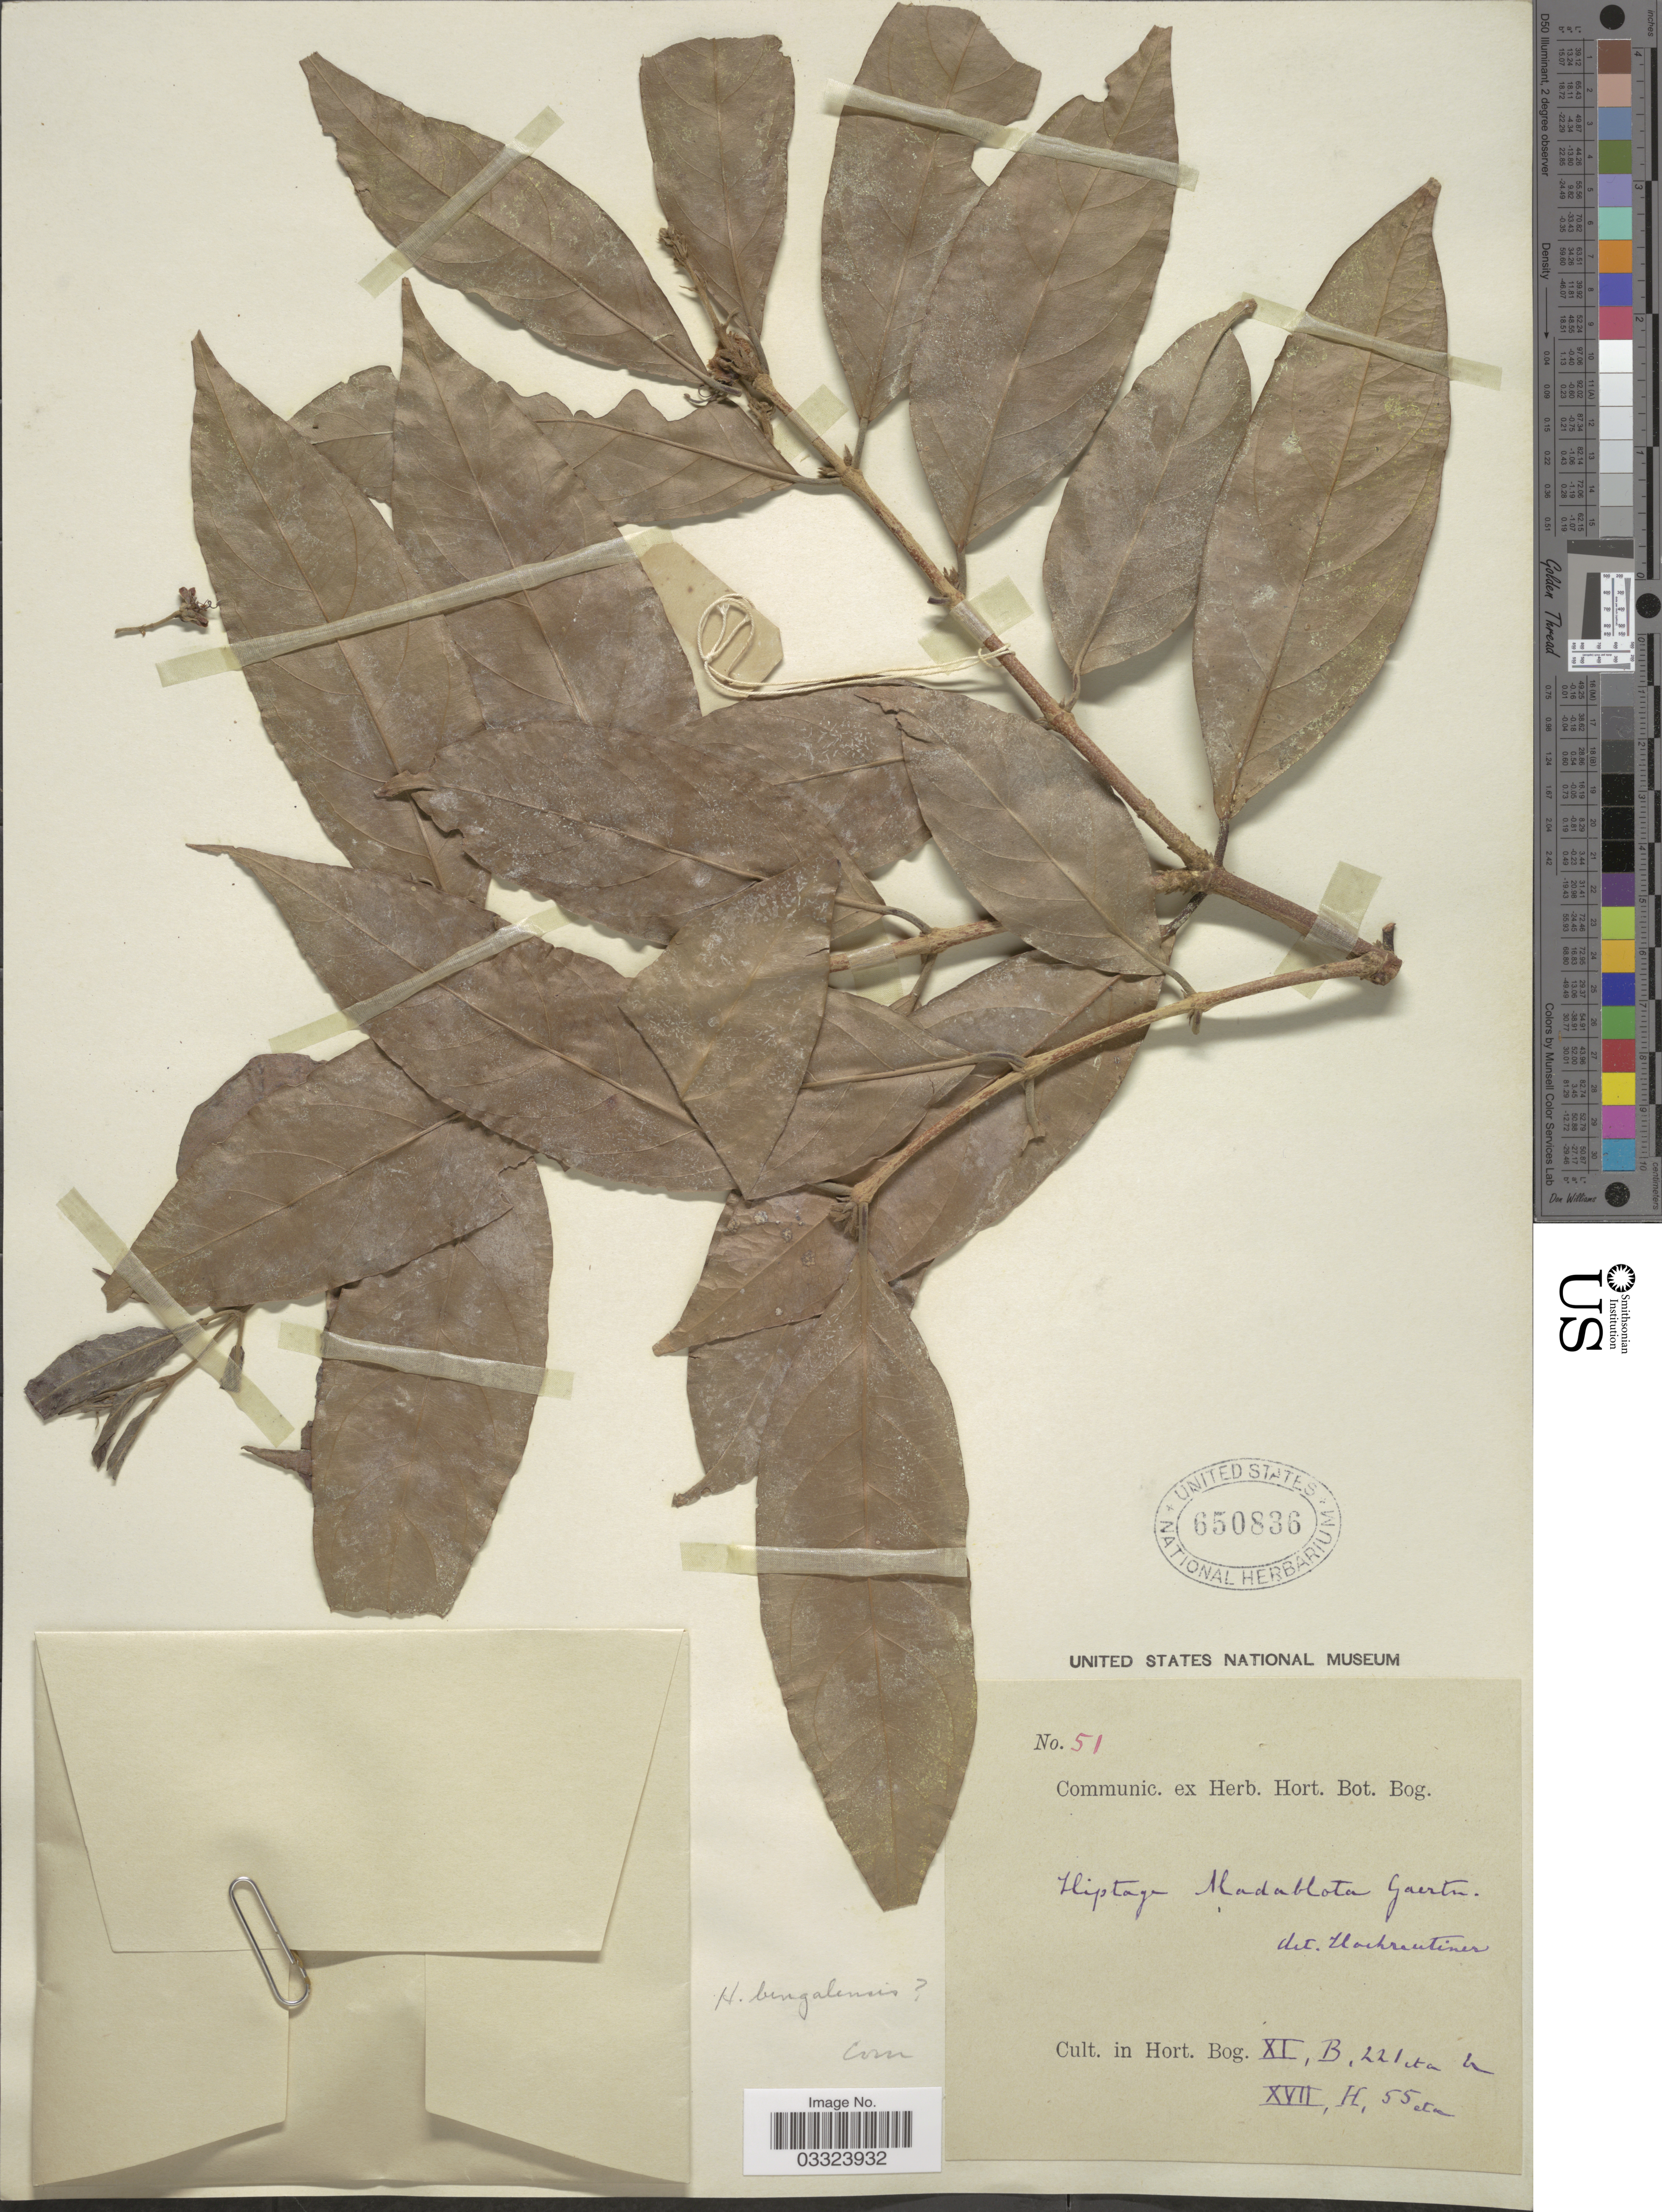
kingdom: Plantae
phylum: Tracheophyta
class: Magnoliopsida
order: Malpighiales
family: Malpighiaceae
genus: Hiptage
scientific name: Hiptage benghalensis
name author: (L.) Kurz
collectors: ex herb. Hort. Bot. Bog.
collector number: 51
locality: Cult. in Hort. Bog. XI,B,221, XVII,H55.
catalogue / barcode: US 650836